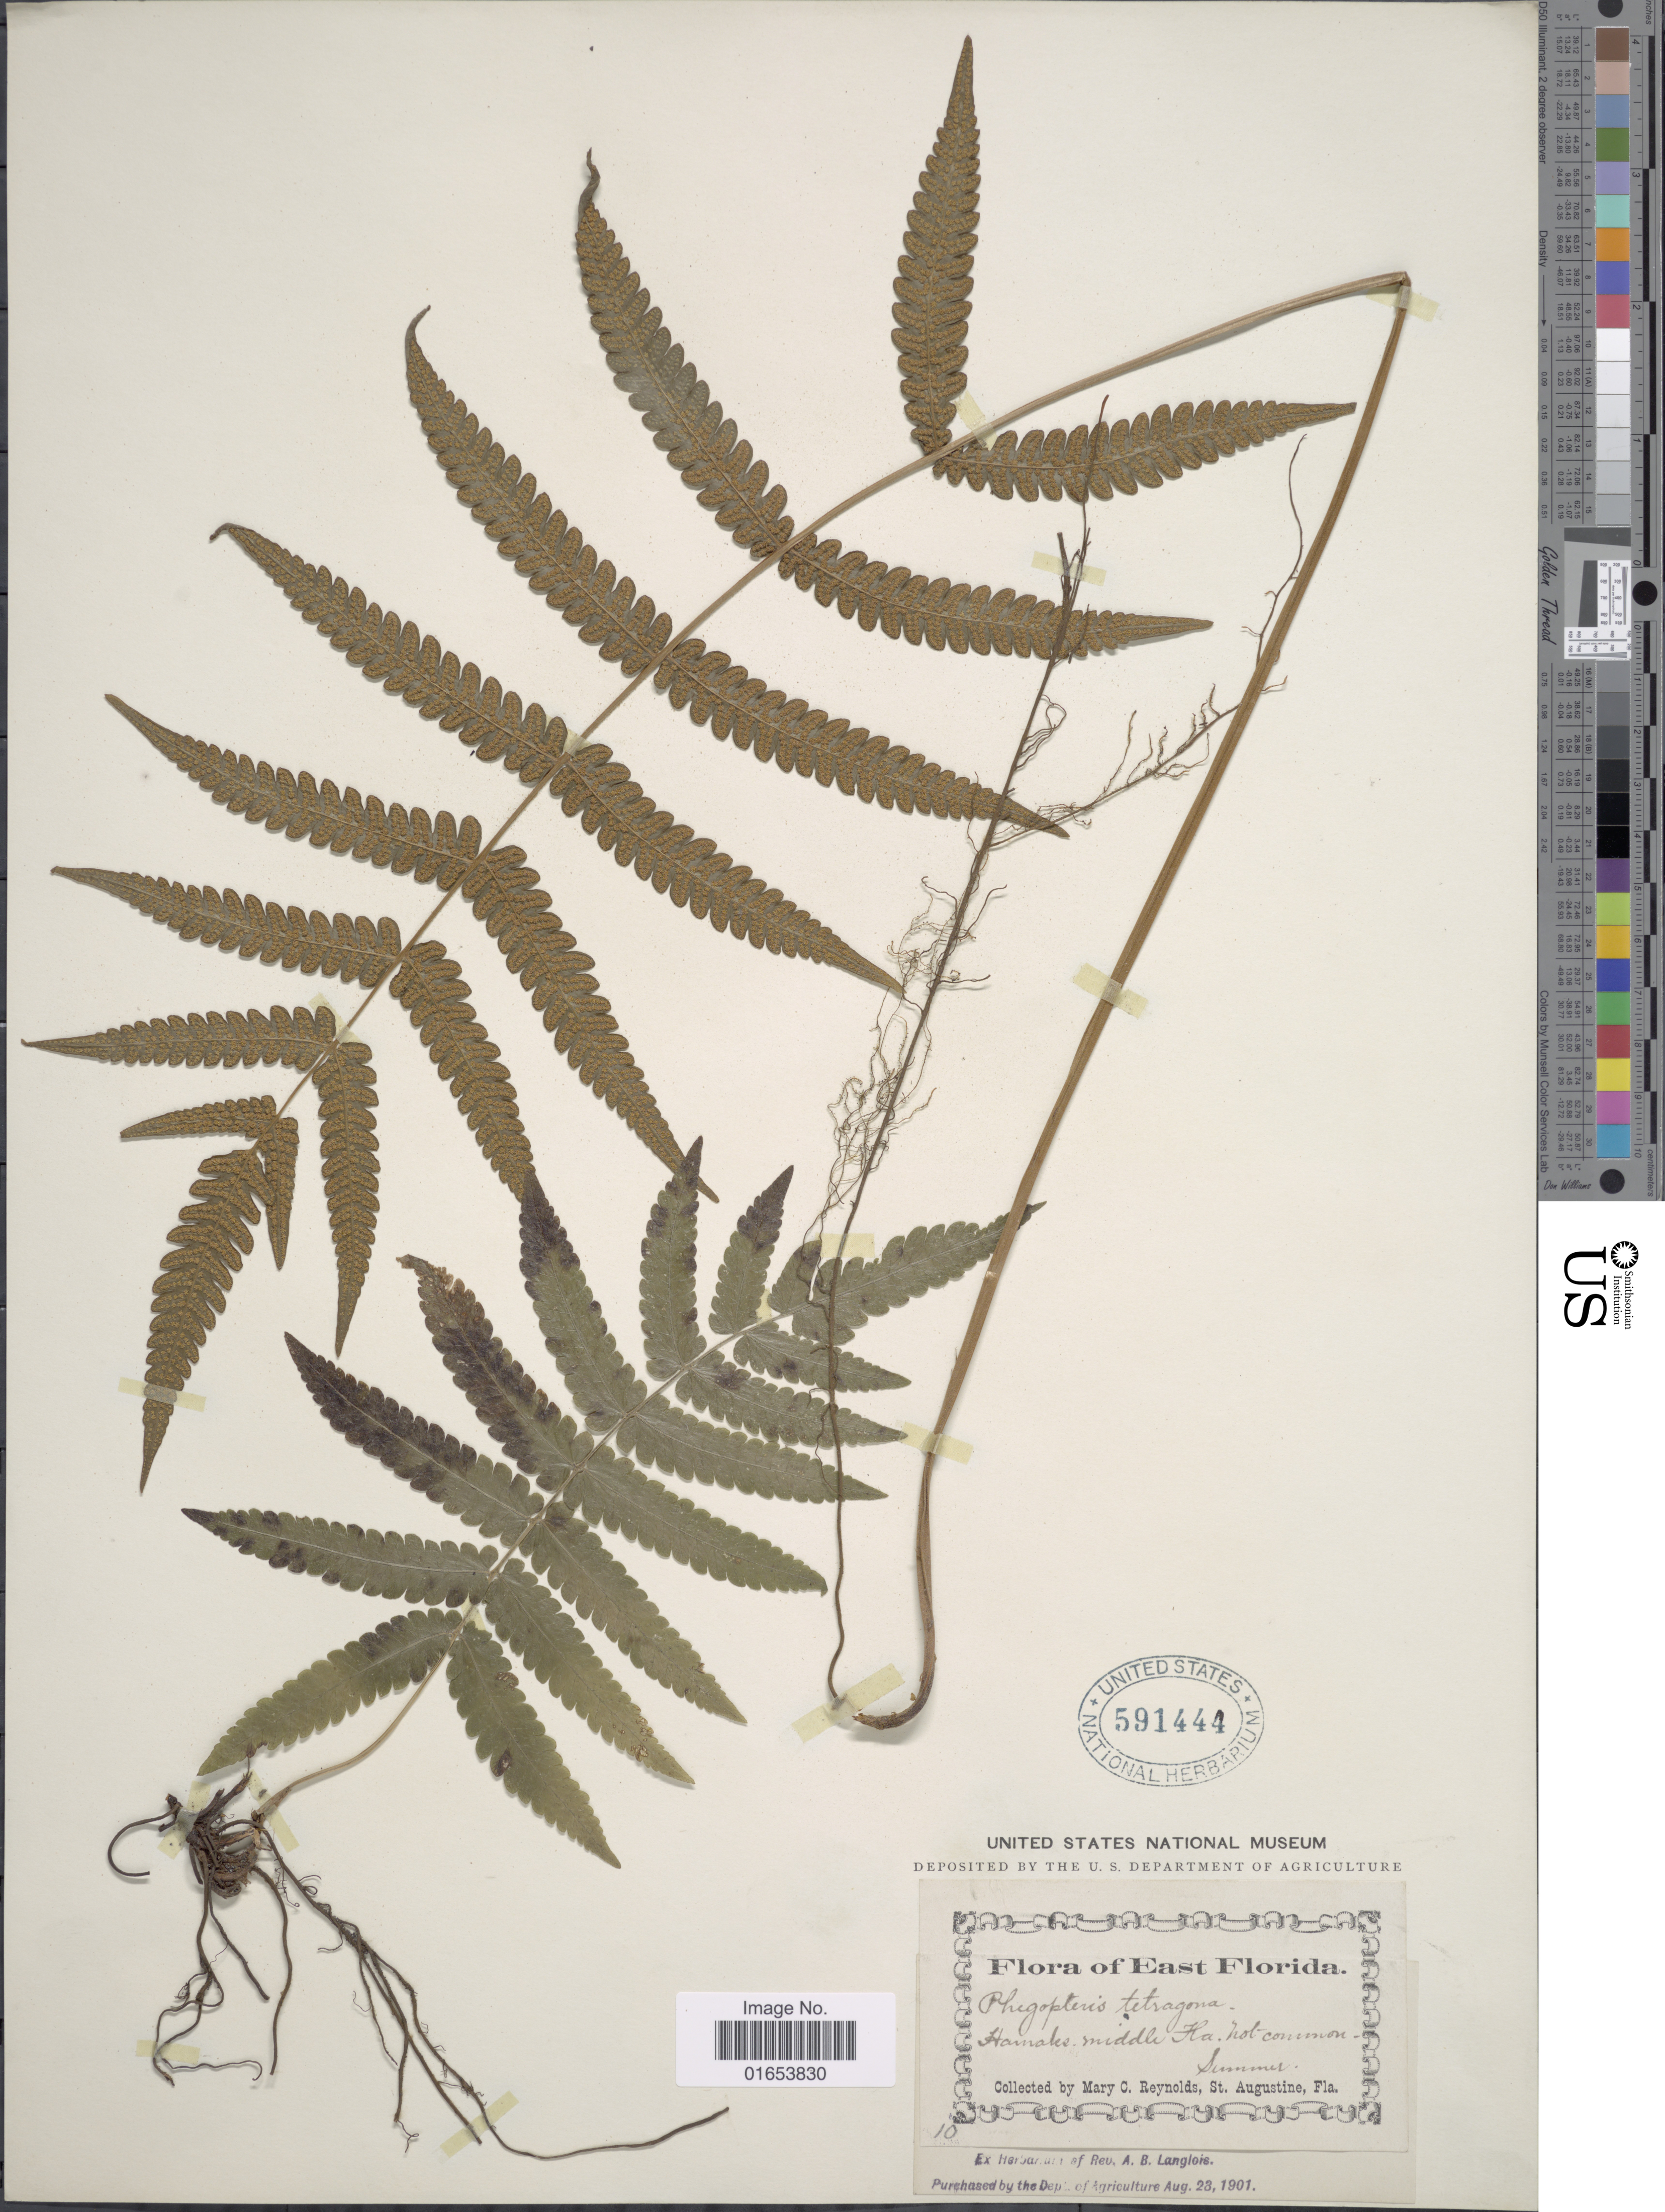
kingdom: Plantae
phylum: Tracheophyta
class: Polypodiopsida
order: Polypodiales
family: Thelypteridaceae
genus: Goniopteris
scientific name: Goniopteris subtetragona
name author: (Link) Vareschi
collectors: M. Reynolds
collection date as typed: Summer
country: United States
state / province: Florida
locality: St. Augustine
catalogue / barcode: US 591444